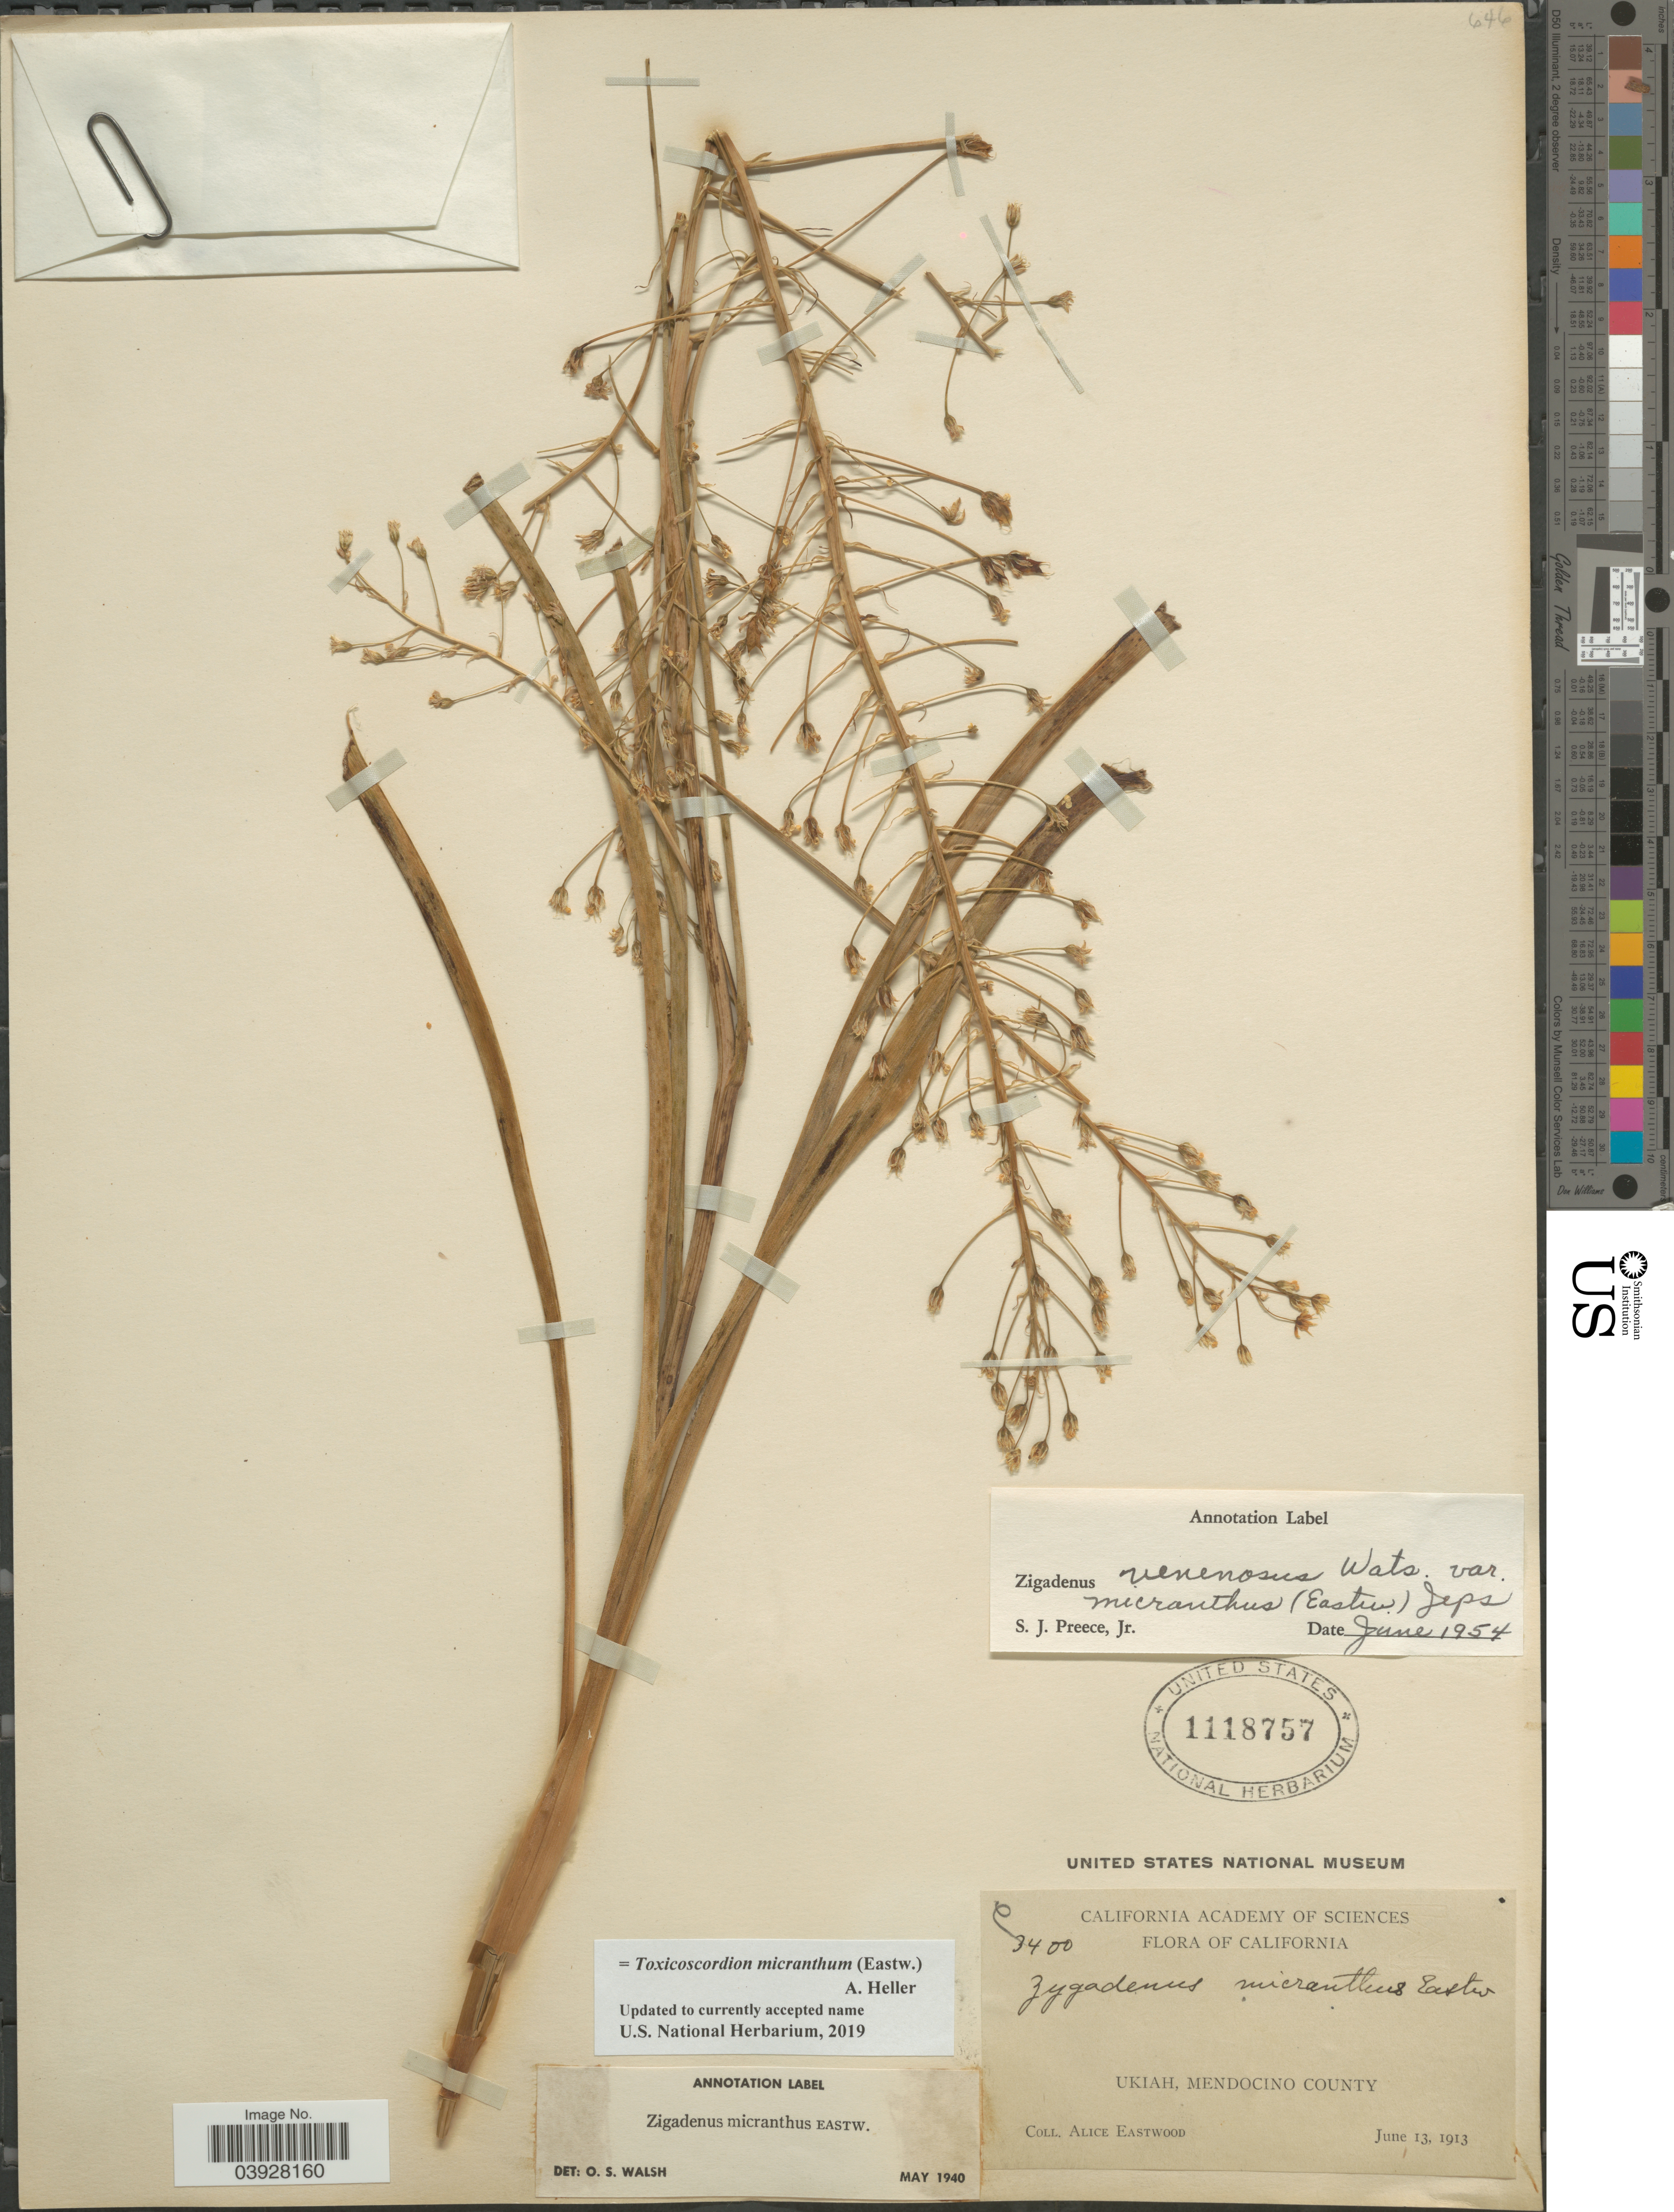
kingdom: Plantae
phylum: Tracheophyta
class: Liliopsida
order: Liliales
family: Melanthiaceae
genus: Toxicoscordion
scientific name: Toxicoscordion micranthum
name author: (Eastw.) A. Heller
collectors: A. Eastwood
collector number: C3400 ?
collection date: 1913-06-13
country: United States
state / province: California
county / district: Mendocino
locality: Ukiah, Mendocino County.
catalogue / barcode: US 1118757